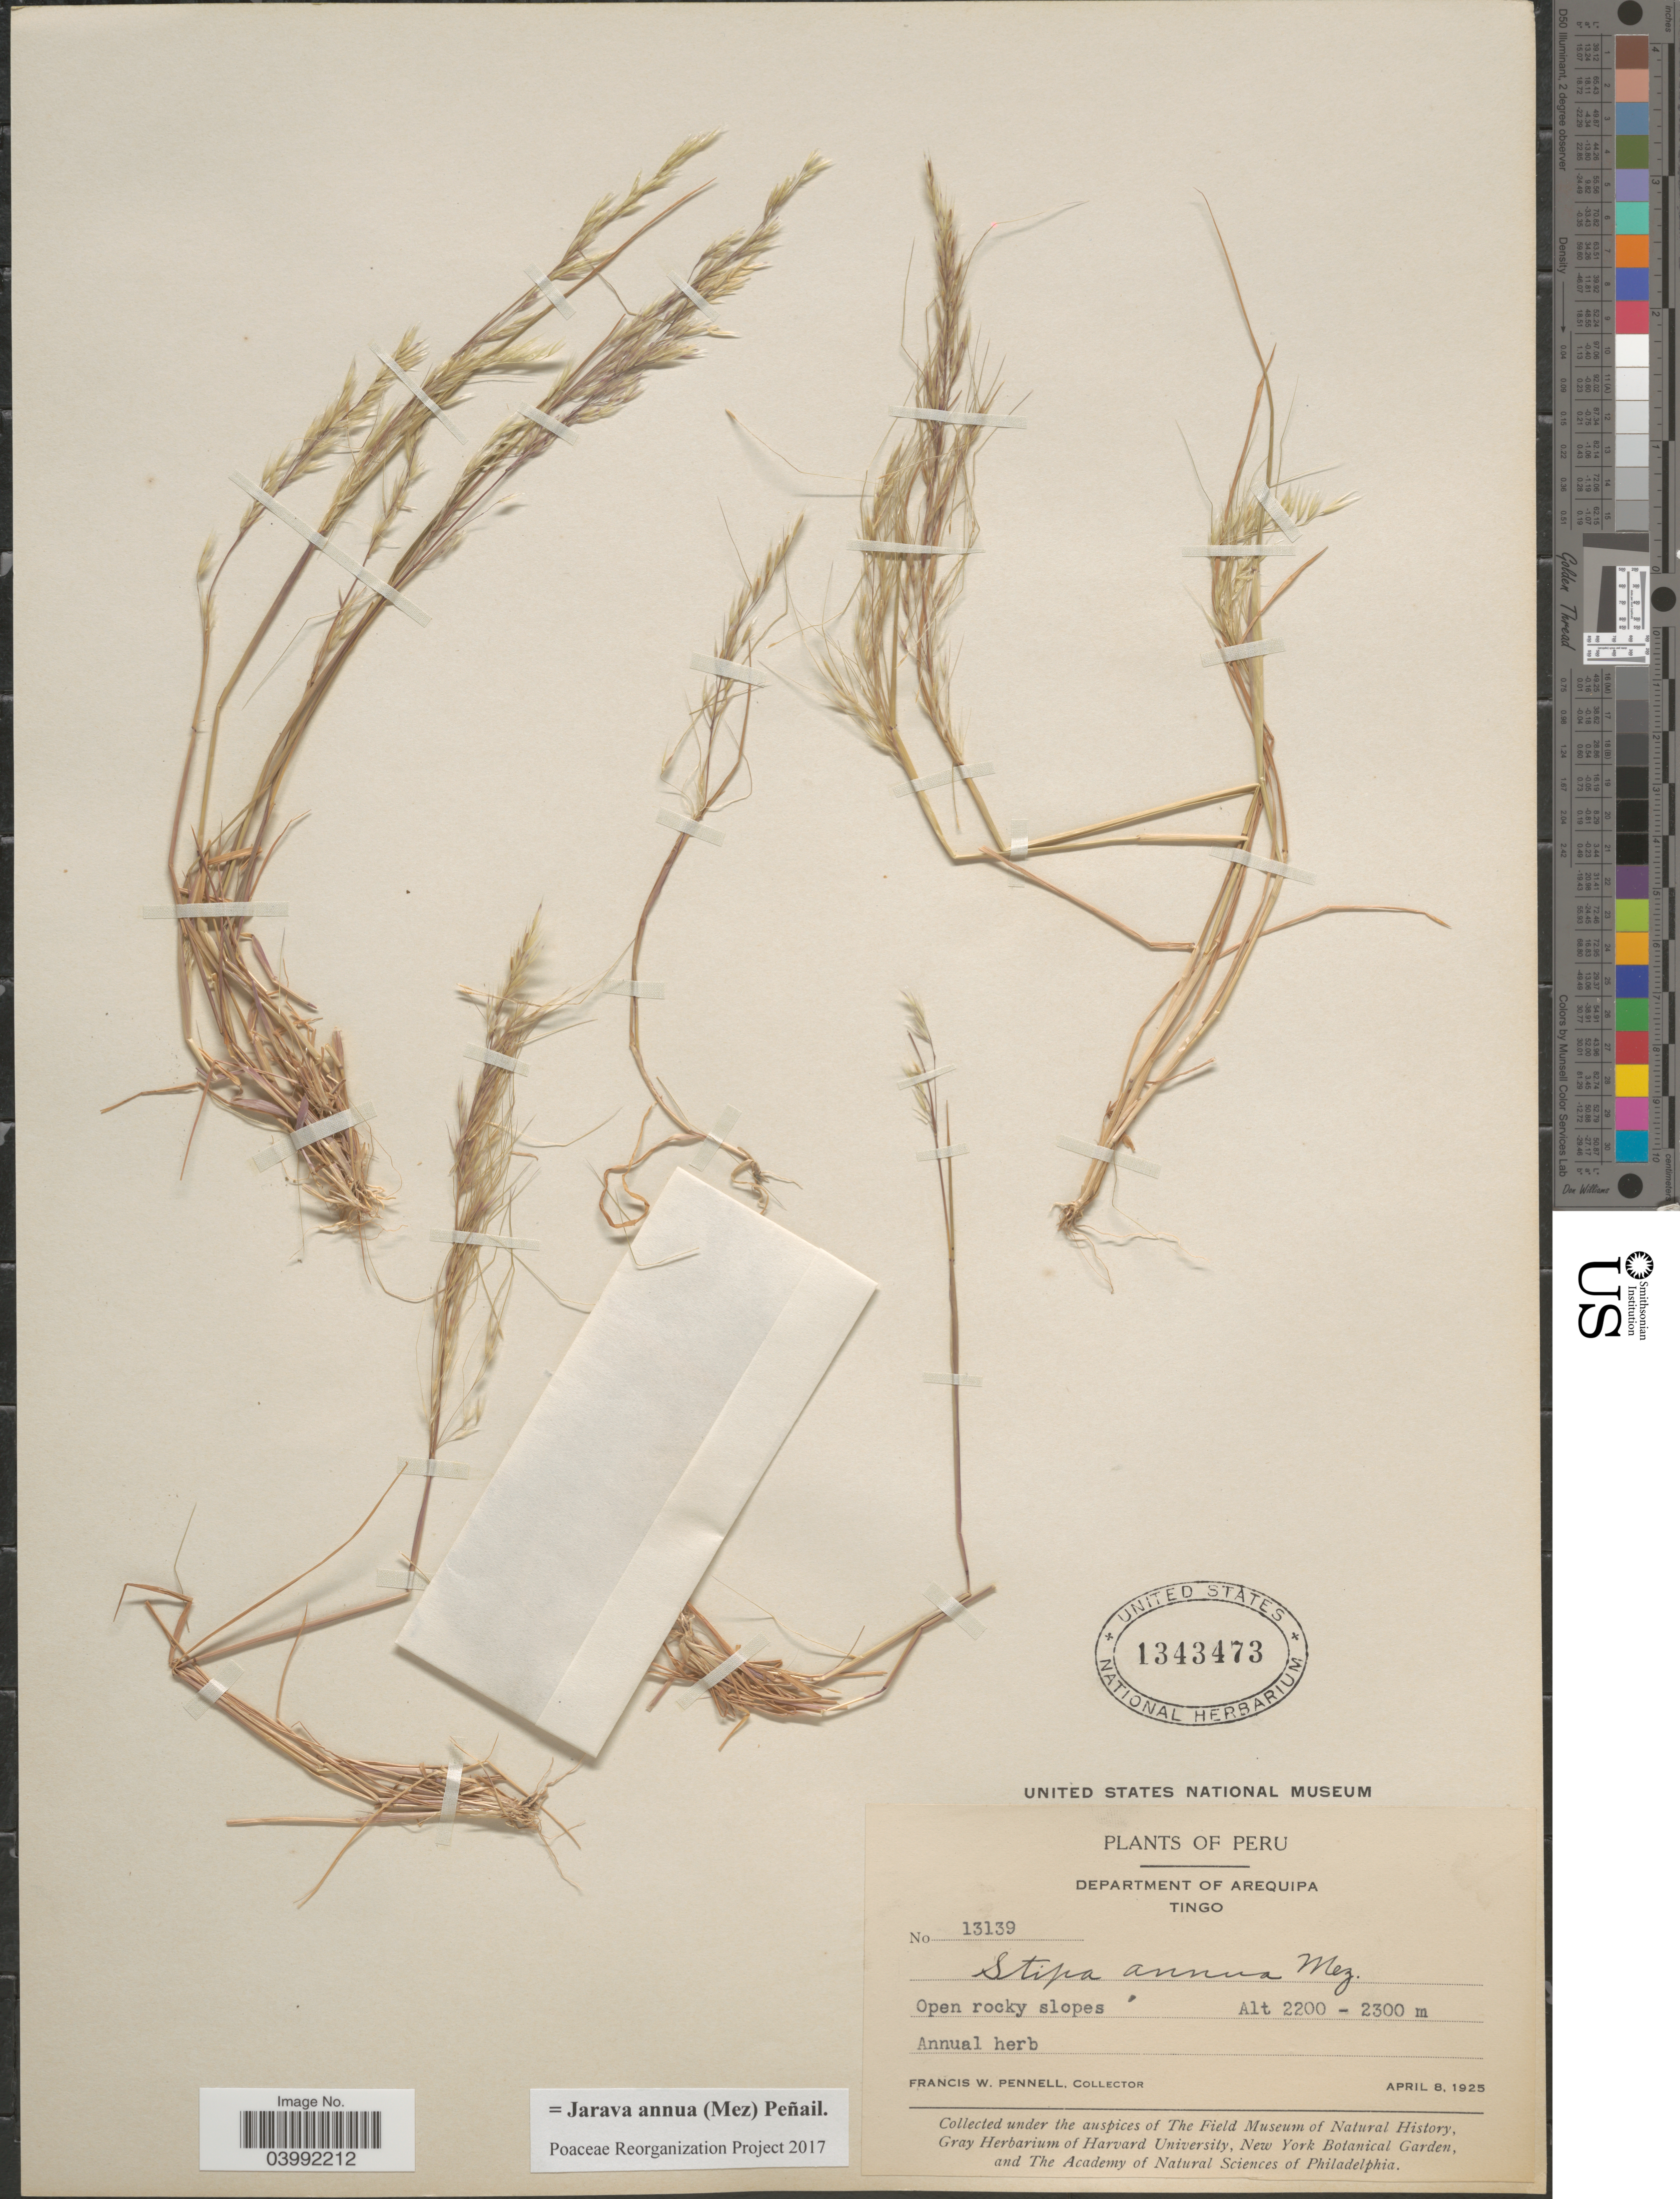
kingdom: Plantae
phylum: Tracheophyta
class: Liliopsida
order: Poales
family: Poaceae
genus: Jarava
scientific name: Jarava annua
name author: Mez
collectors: F. W. Pennell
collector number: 13139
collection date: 1925-04-08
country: Peru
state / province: Arequipa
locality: Department of Arequipa. Tingo.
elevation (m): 2200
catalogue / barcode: US 1343473